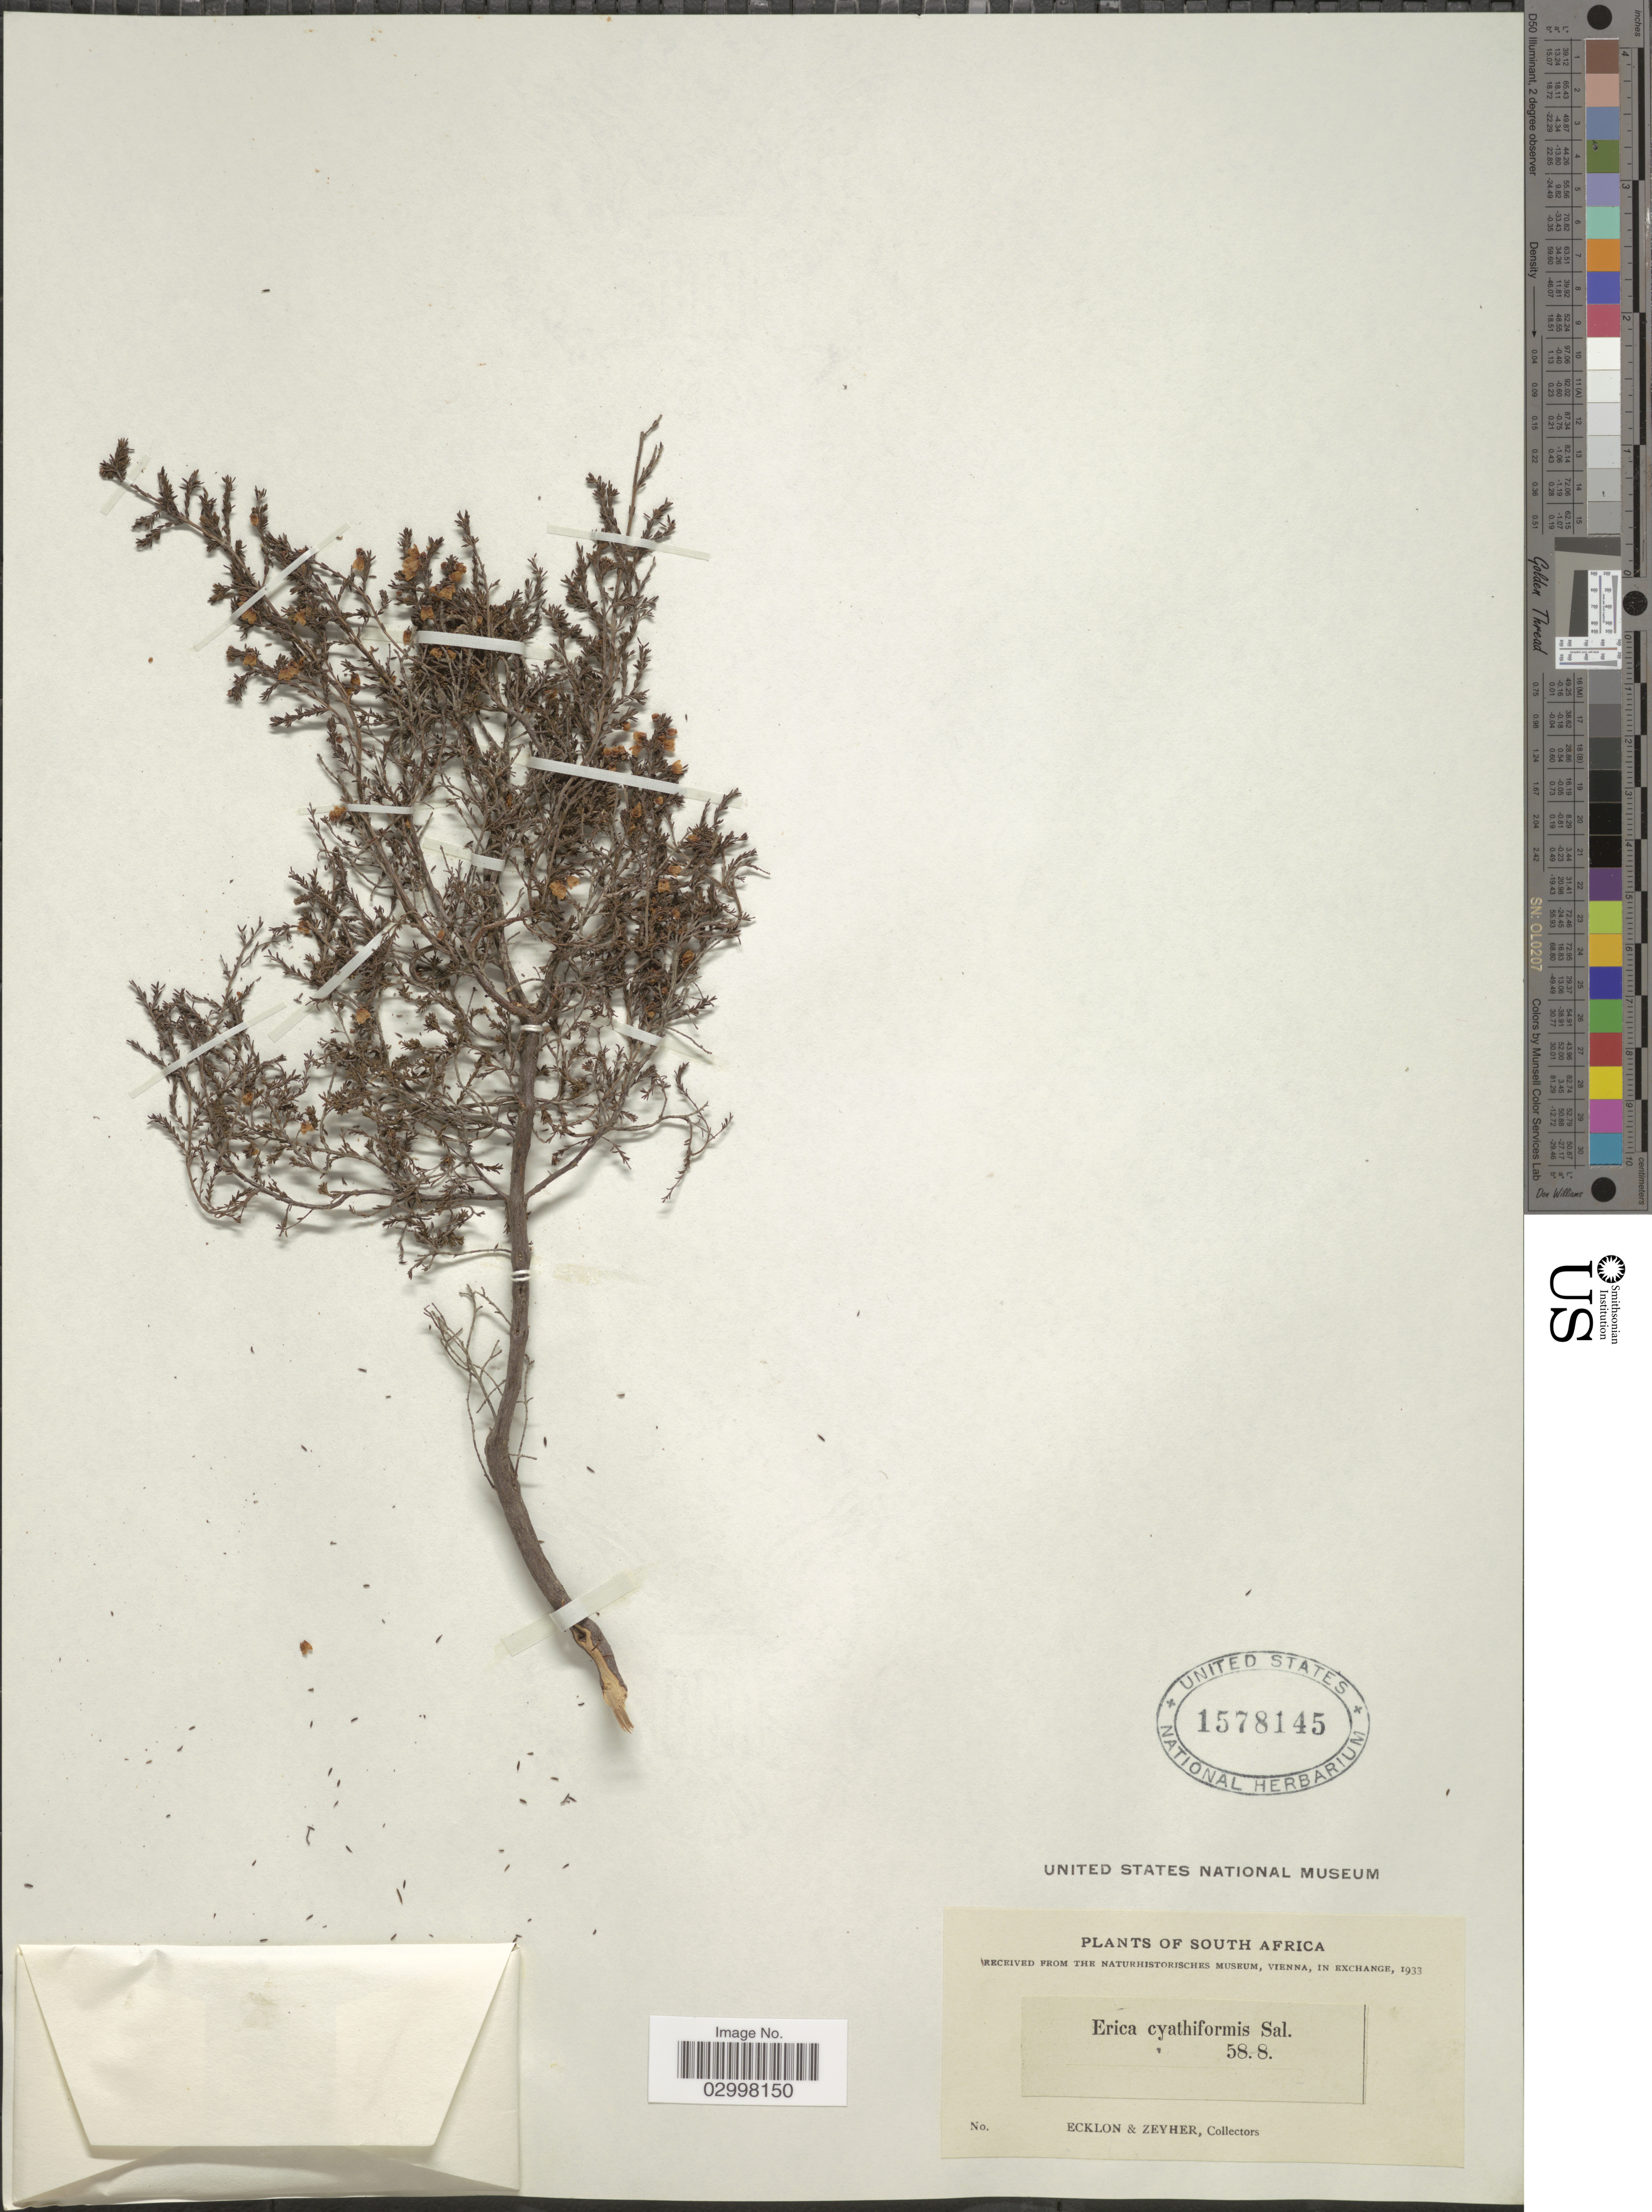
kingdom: Plantae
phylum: Tracheophyta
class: Magnoliopsida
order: Ericales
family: Ericaceae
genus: Erica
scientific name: Erica cyathiformis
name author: Salisb.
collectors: -. Ecklon & -. Zeyher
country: South Africa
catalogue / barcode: US 1578145